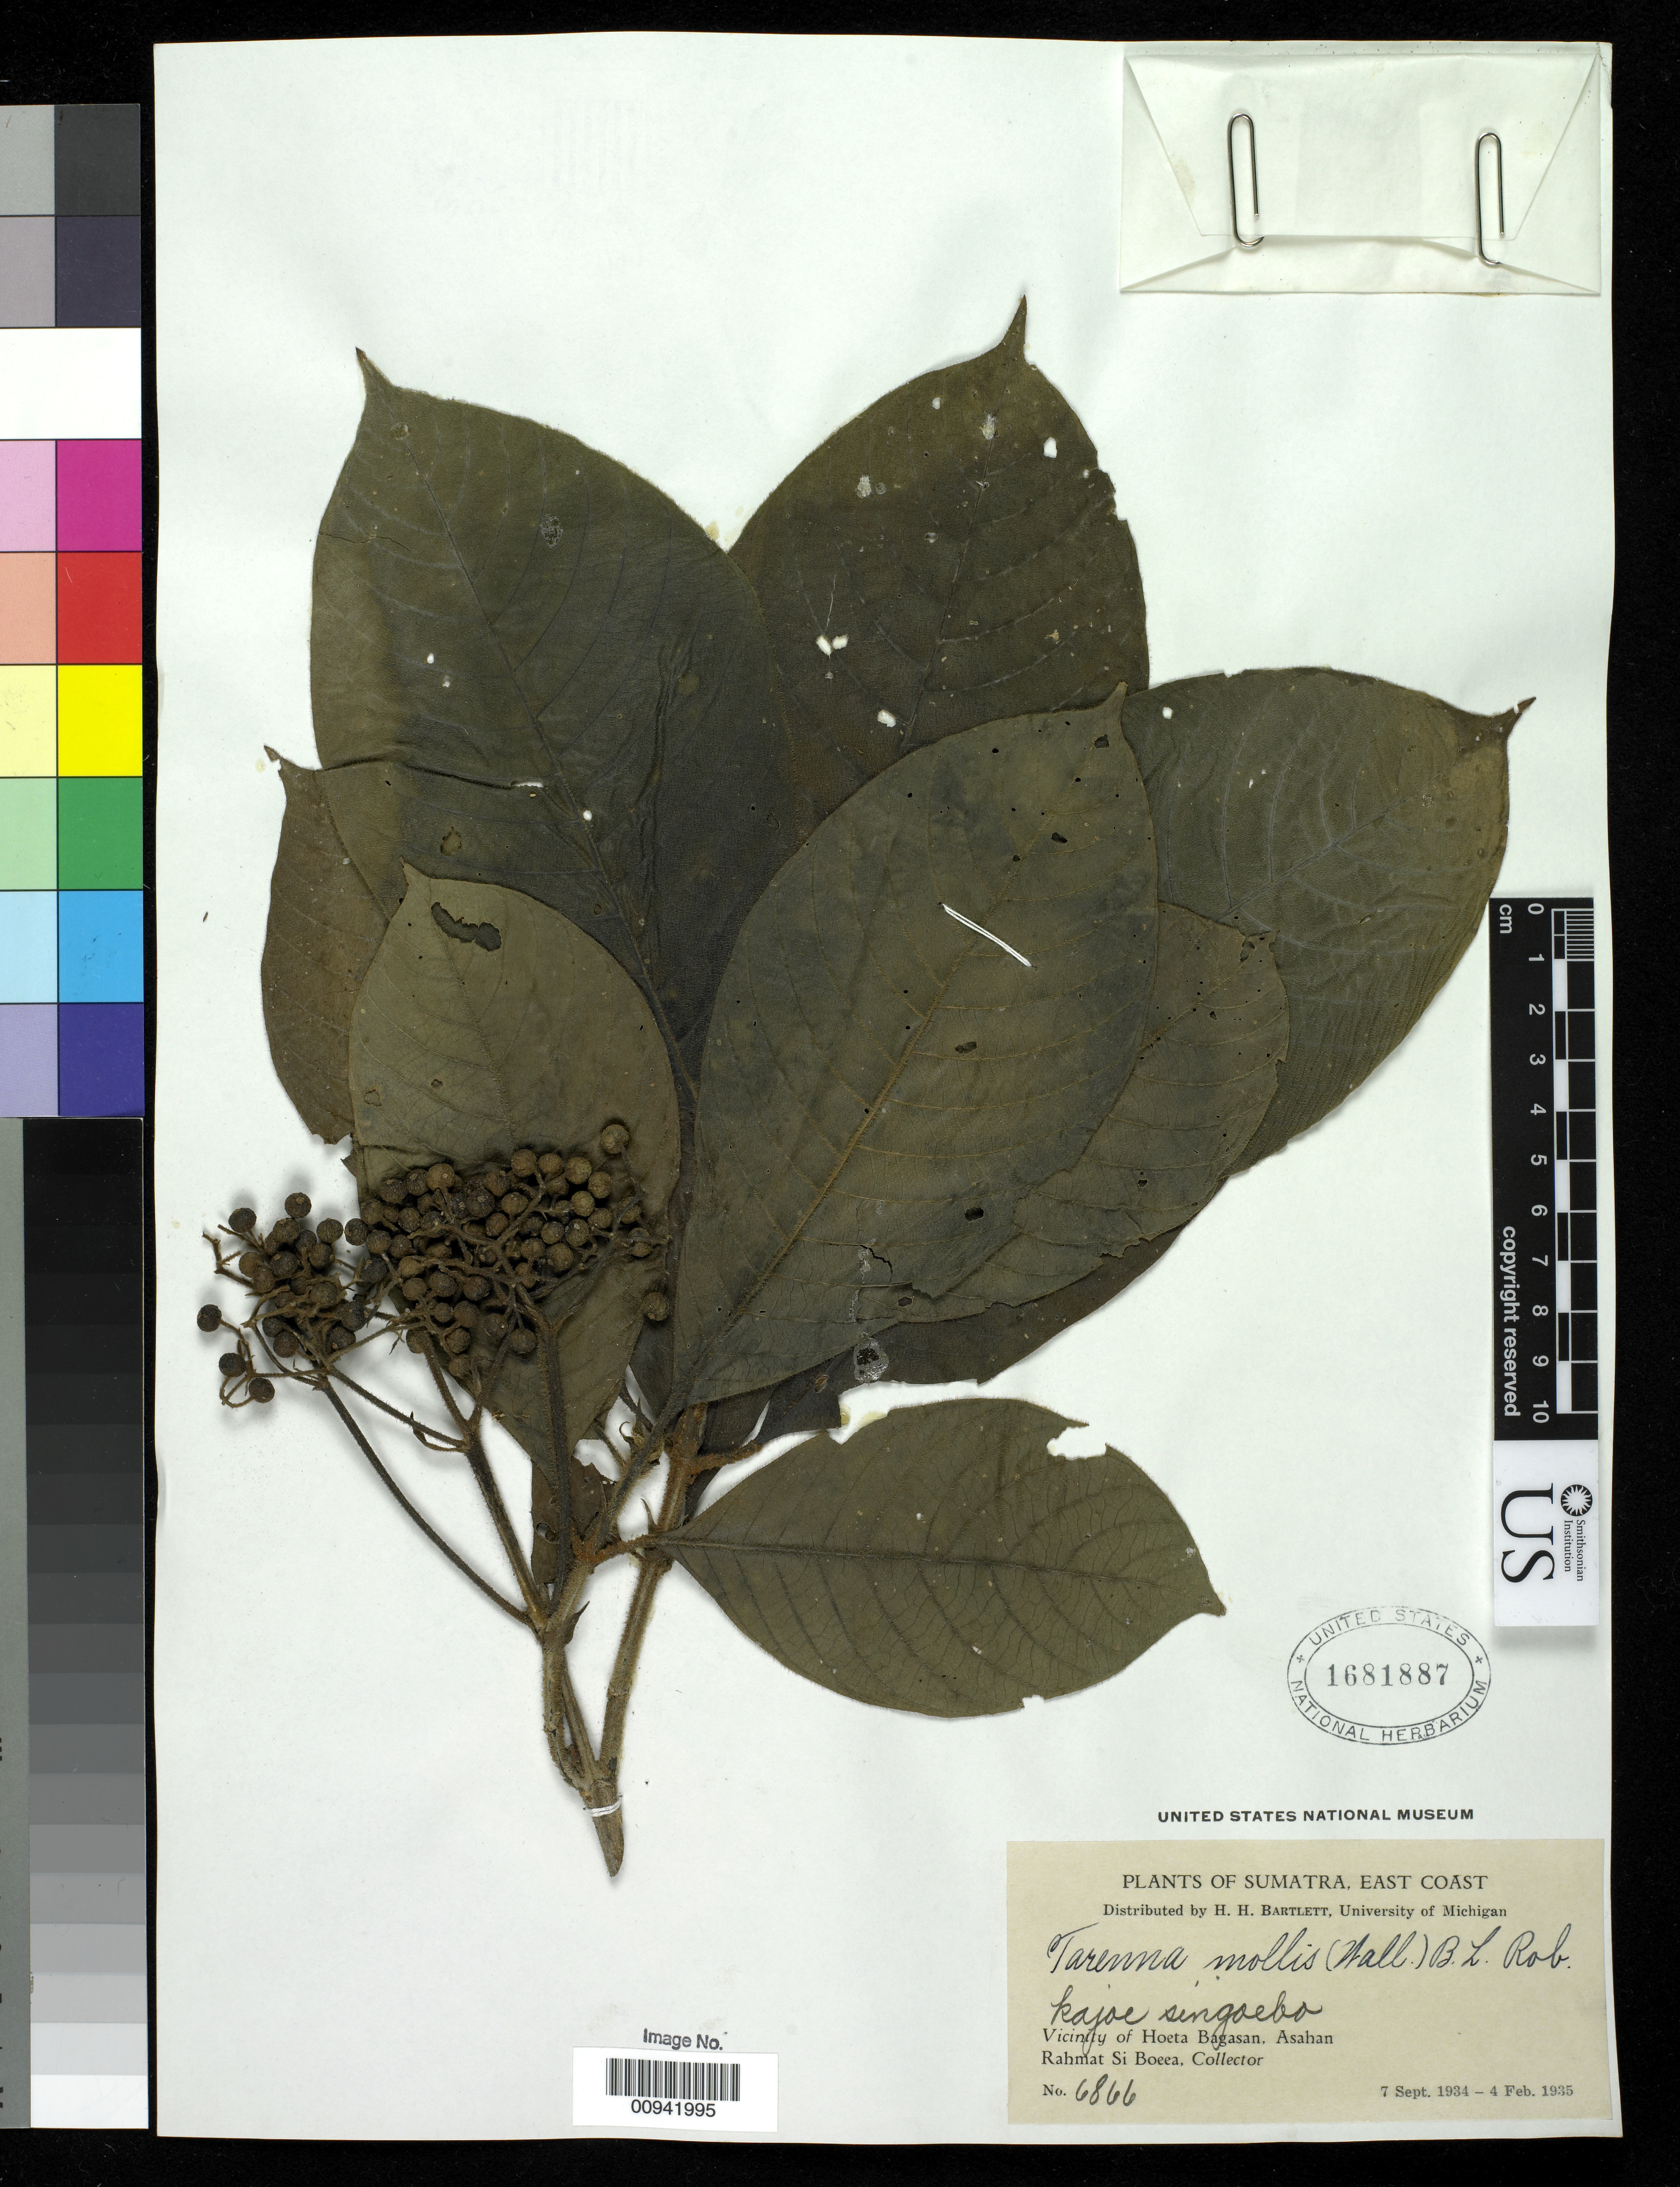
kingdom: Plantae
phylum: Tracheophyta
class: Magnoliopsida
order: Gentianales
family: Rubiaceae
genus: Tarenna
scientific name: Tarenna mollis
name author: (Wall. ex Hook. f.) B.L. Rob.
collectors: Rahmat Si Boeea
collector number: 6866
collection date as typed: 07 Sep 1934 to 04 Feb 1935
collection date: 1934-09-07/1935-02-04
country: Indonesia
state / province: Sumatra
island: Sumatra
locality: vicinity of Hoeta Bagasan, Asahan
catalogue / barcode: US 1681887